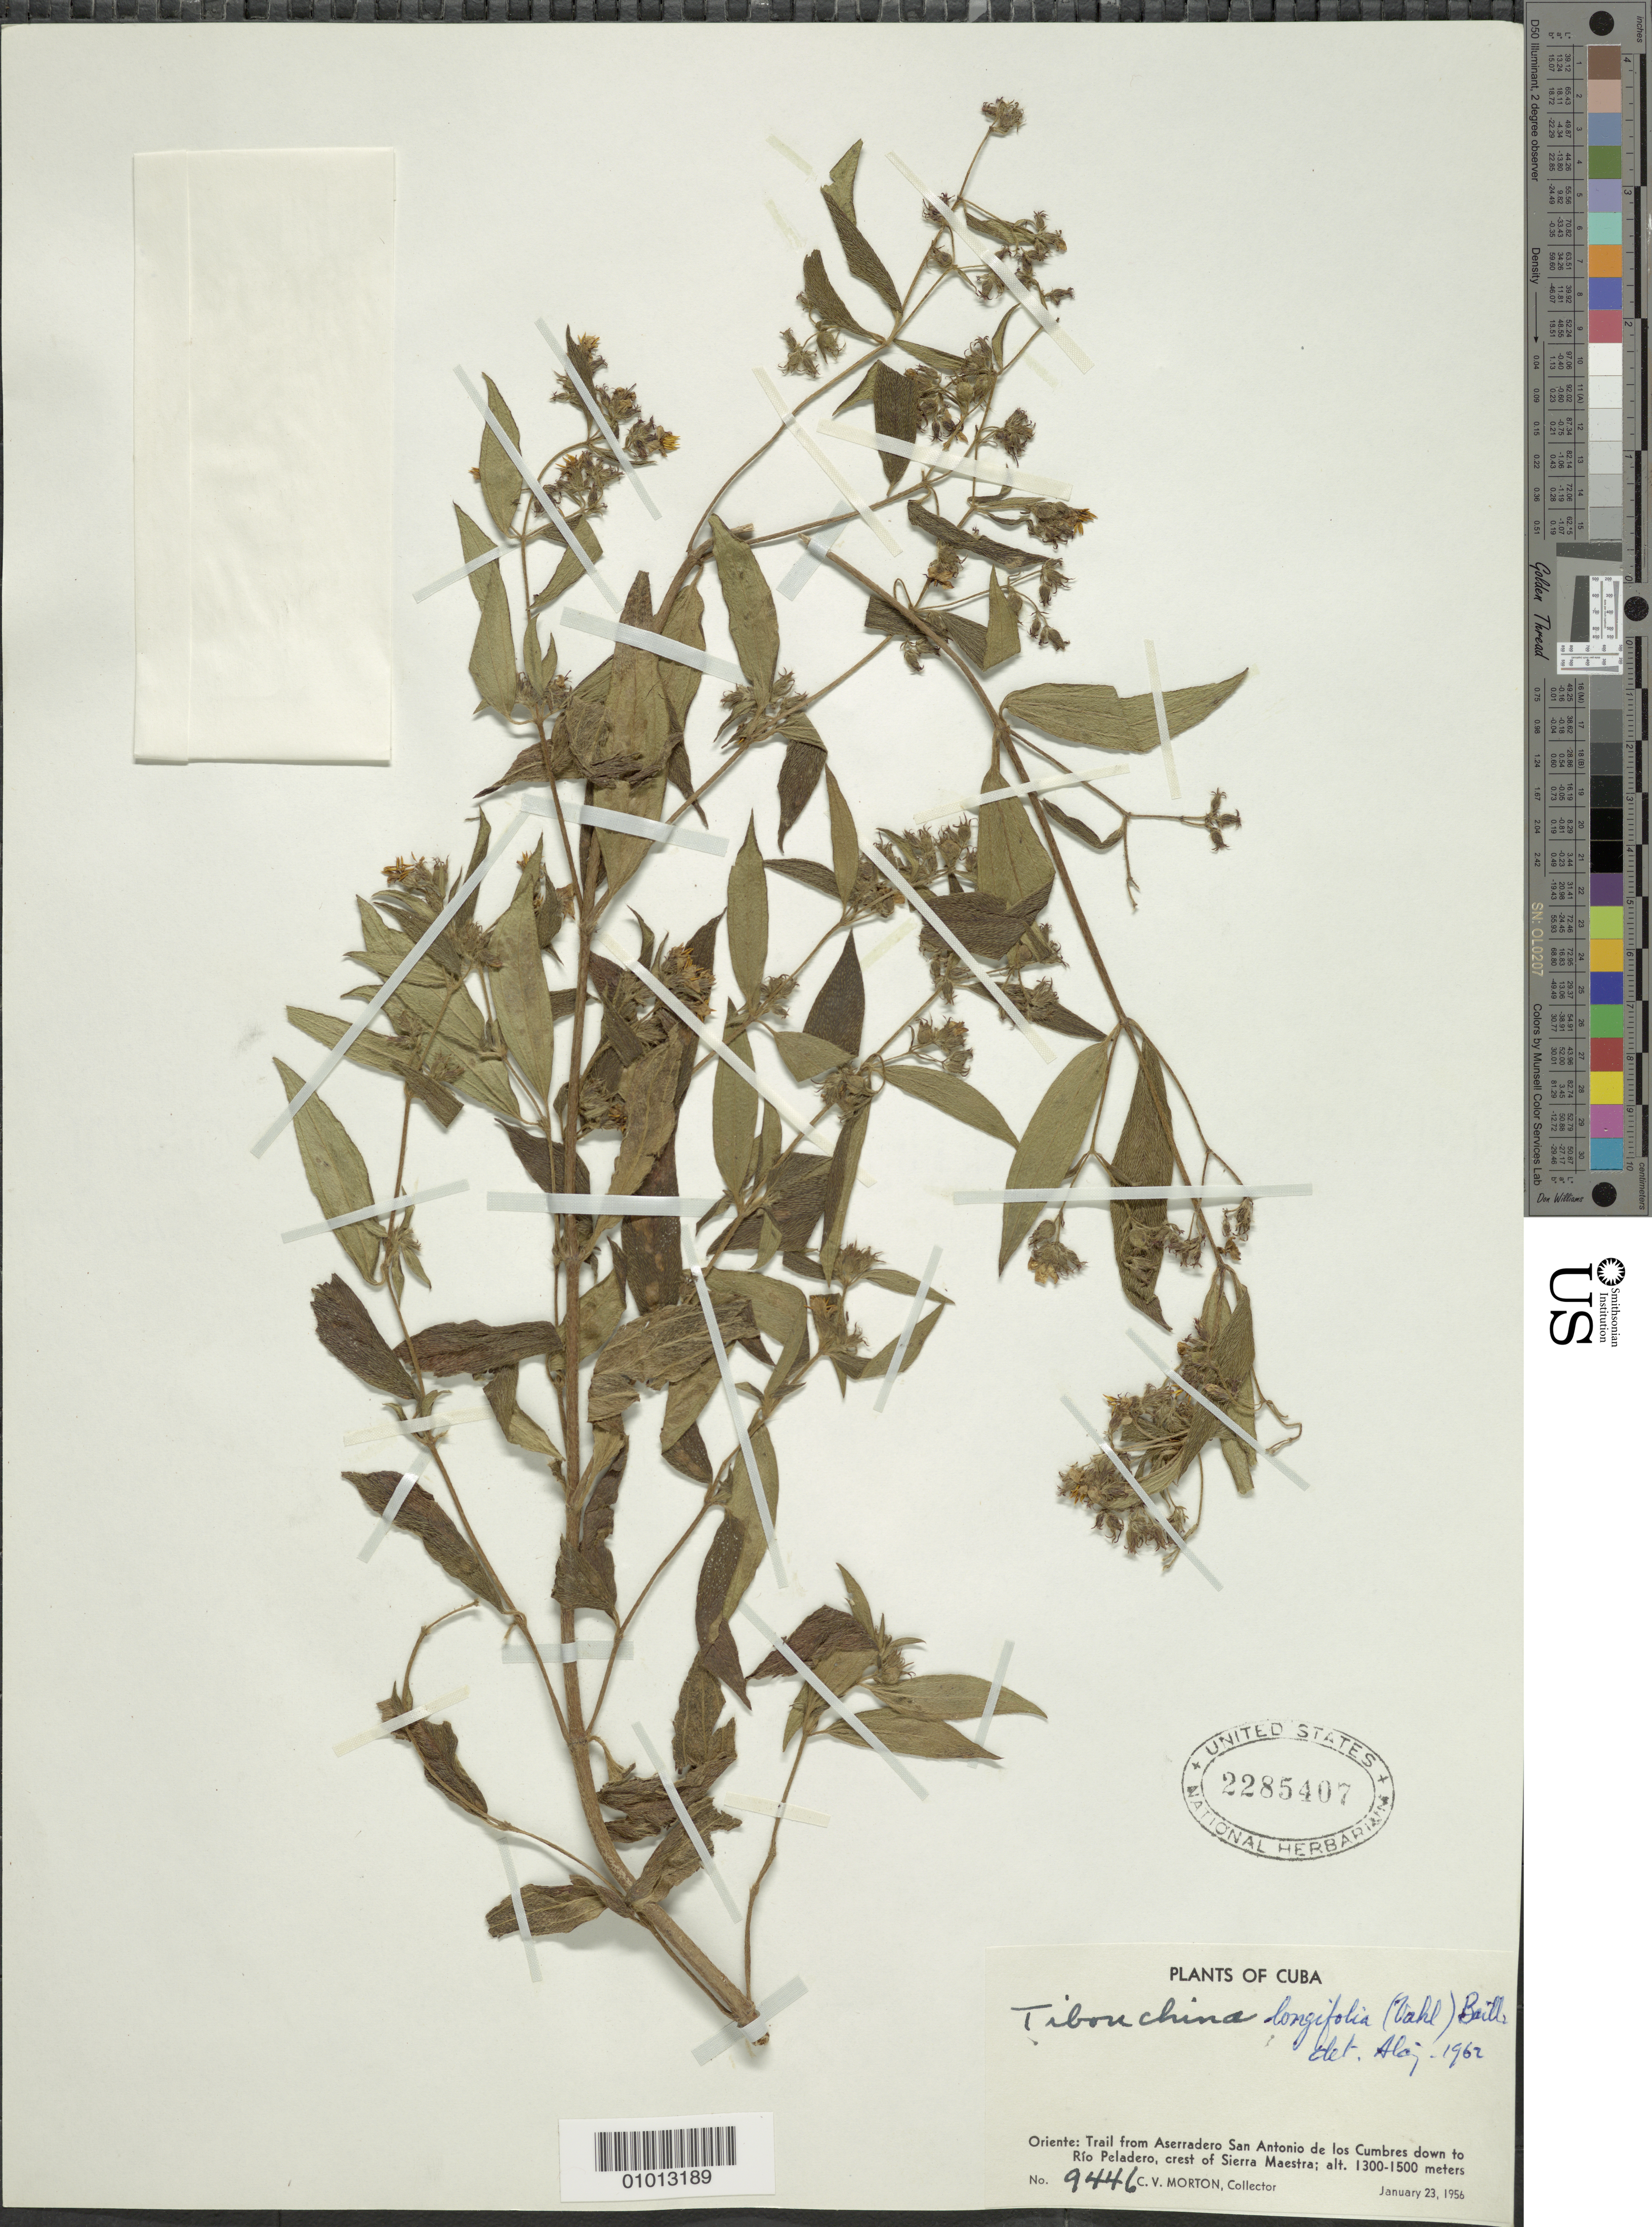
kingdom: Plantae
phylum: Tracheophyta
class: Magnoliopsida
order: Myrtales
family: Melastomataceae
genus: Chaetogastra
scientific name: Chaetogastra longifolia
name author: (Vahl) DC.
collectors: C. V. Morton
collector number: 9446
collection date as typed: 23 Jan 1956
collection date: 1956-01-23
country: Cuba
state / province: Oriente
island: Cuba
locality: Trail from Aserradero San Antonio de los Cumbres down to Río Peladero, crest of Sierra Maestra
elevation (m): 1300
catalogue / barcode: US 2285407